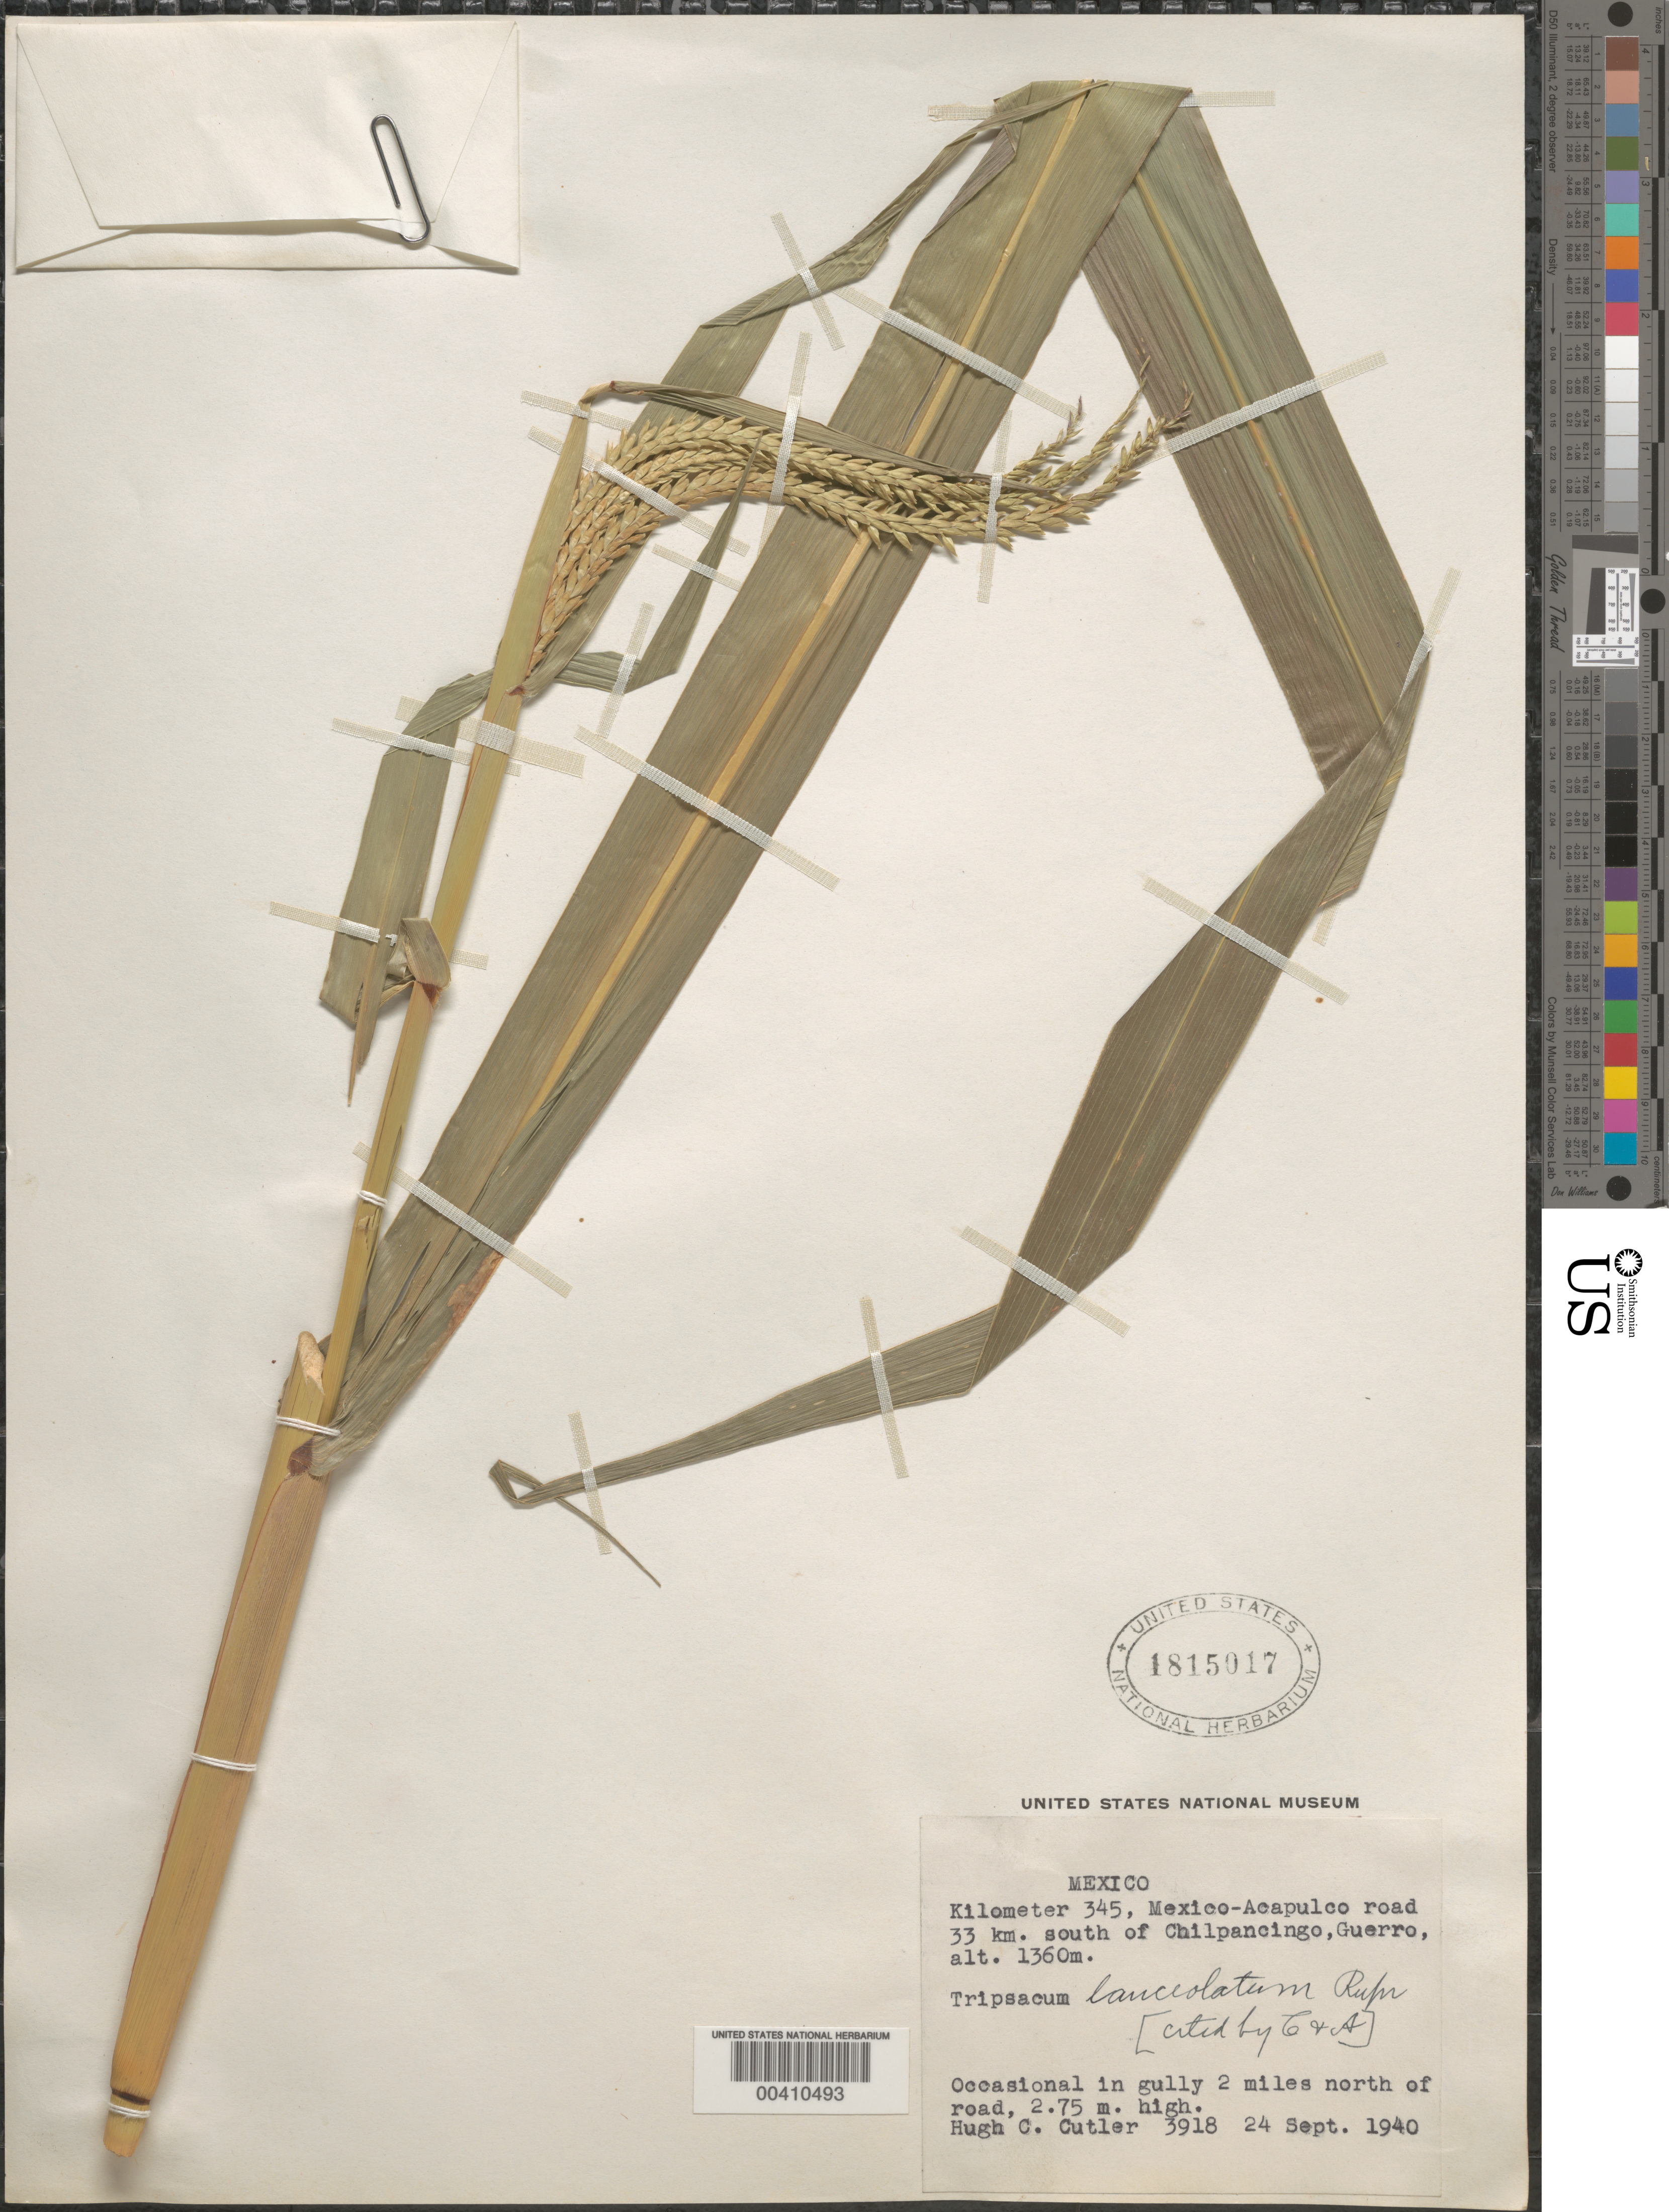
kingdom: Plantae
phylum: Tracheophyta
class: Liliopsida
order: Poales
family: Poaceae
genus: Tripsacum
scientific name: Tripsacum lanceolatum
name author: Rupr. ex E. Fourn.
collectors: H. C. Cutler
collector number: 3918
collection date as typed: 24 Sep 1940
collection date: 1940-09-24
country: Mexico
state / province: Guerrero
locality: Km 345, Mexico - Acapulco rd 33 km S of Chilpancingo, 2 mi N of rd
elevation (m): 1360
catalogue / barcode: US 1815017